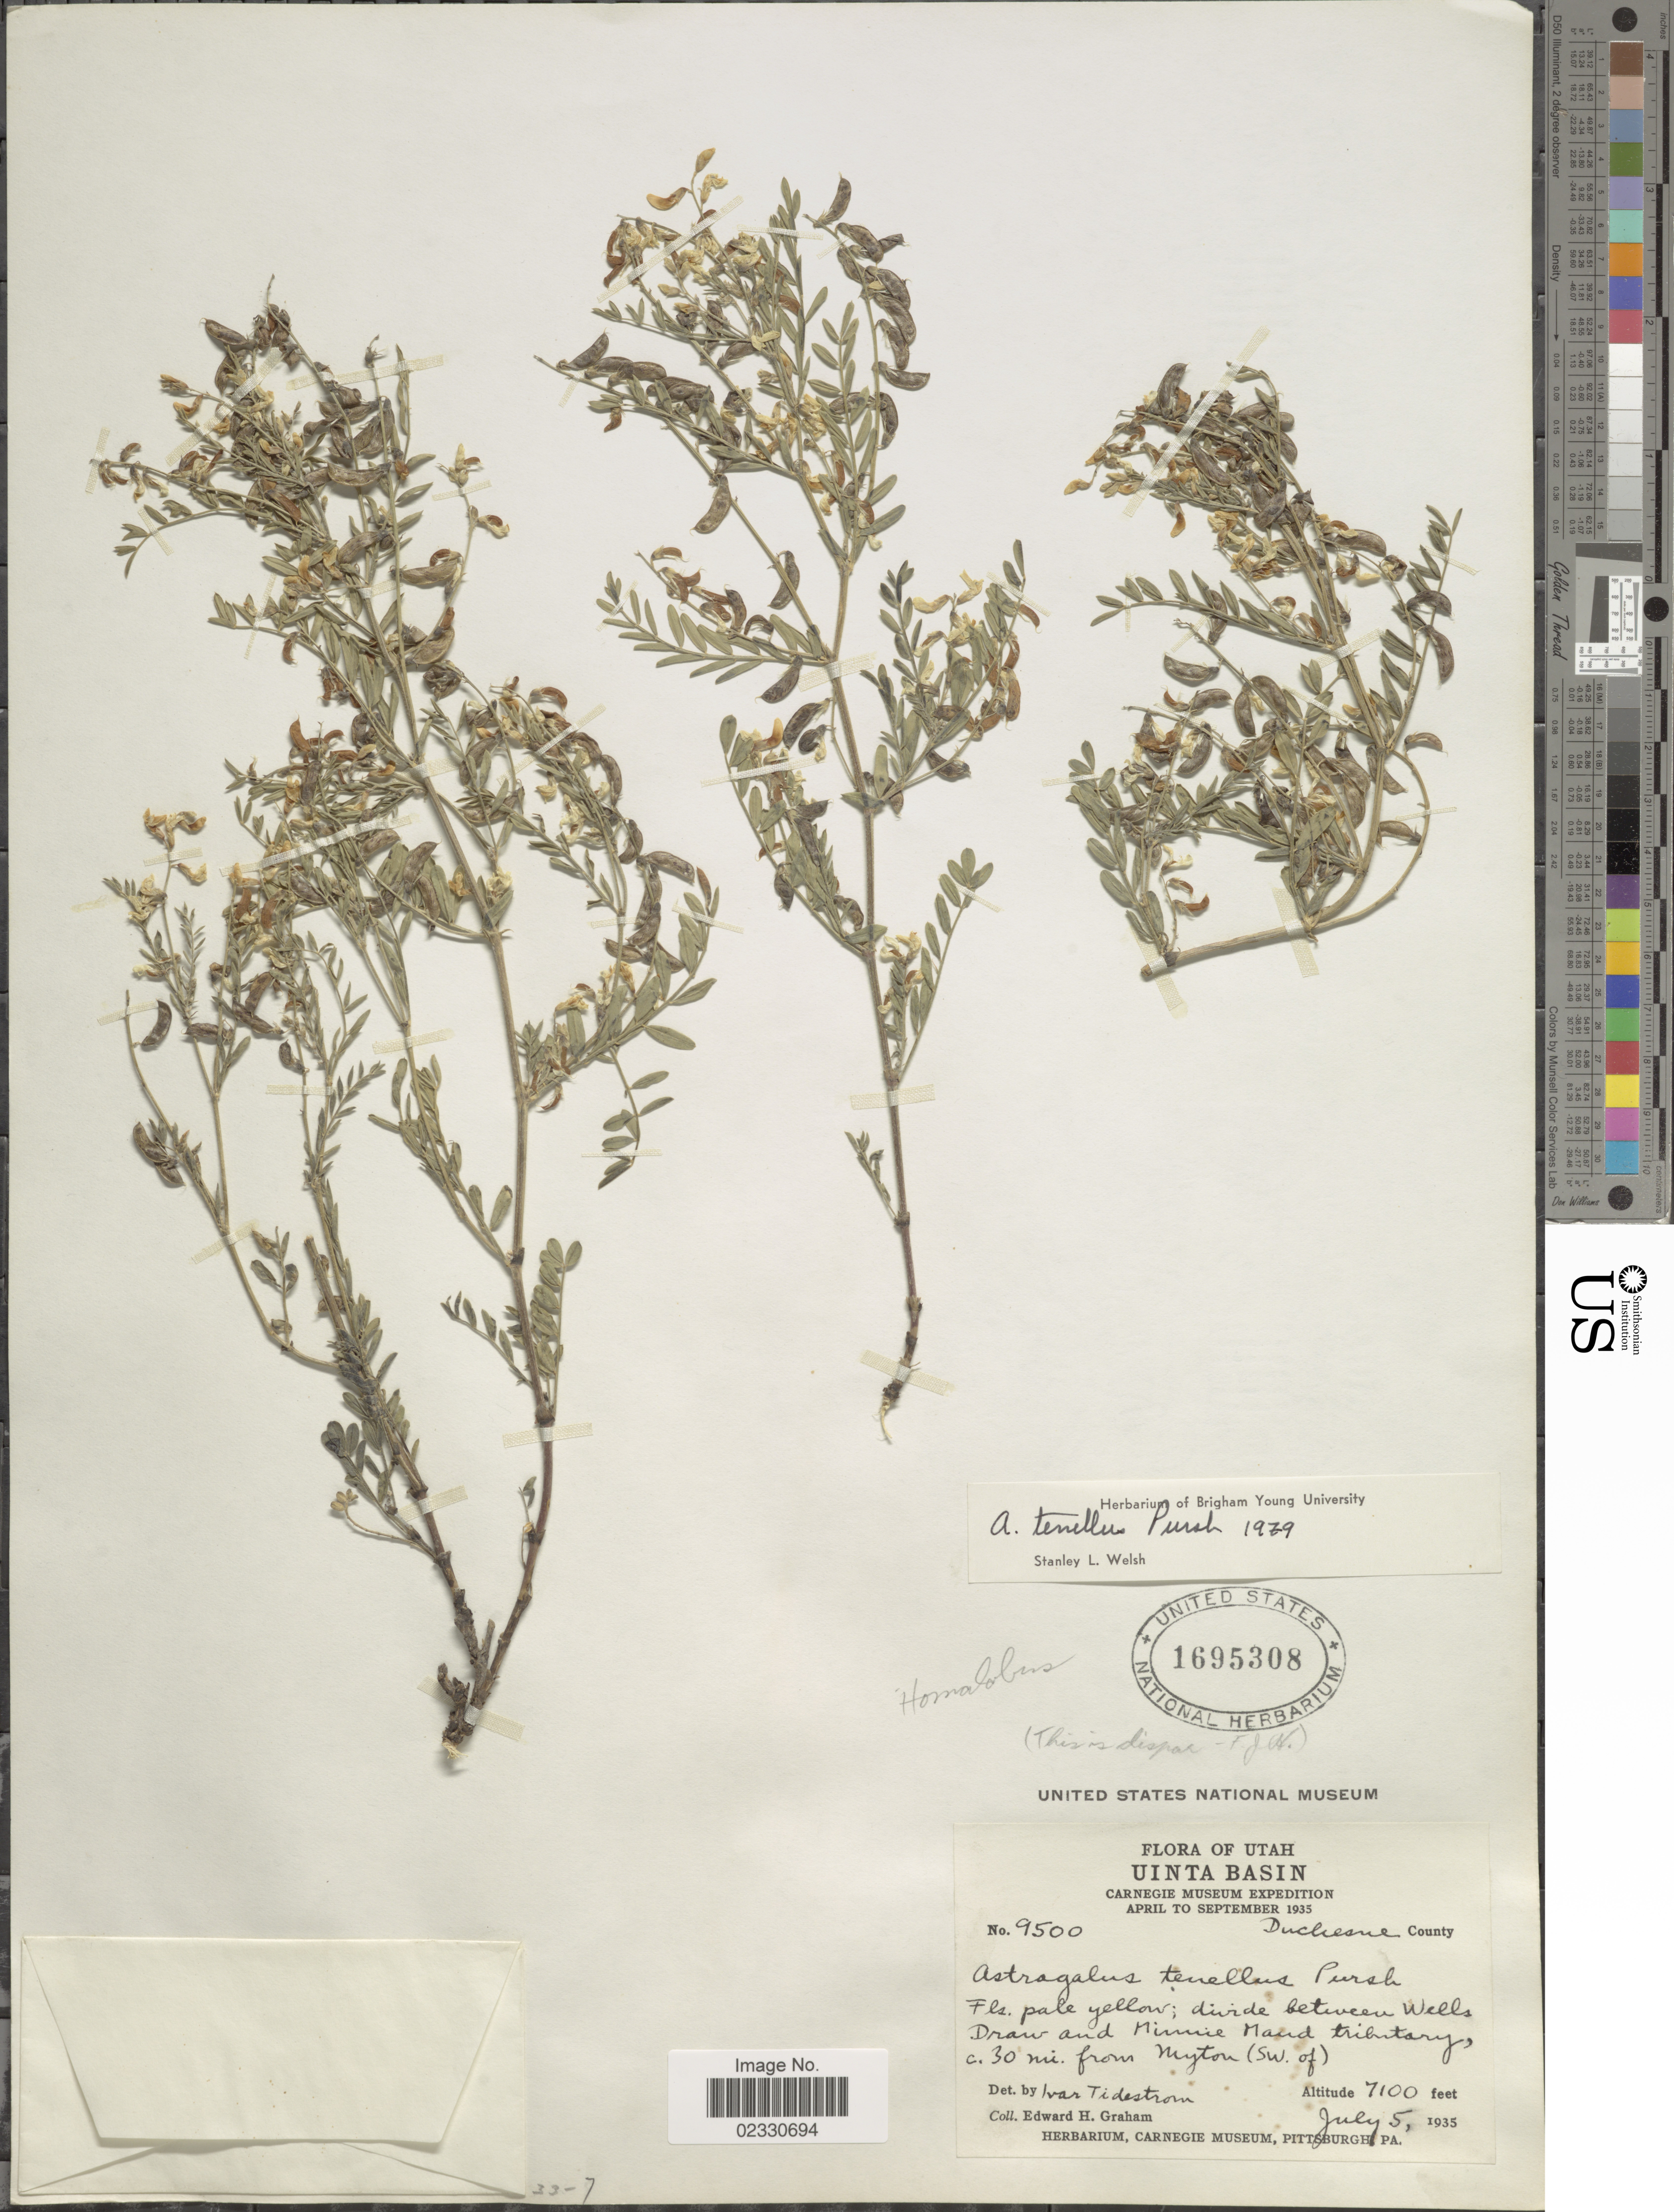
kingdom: Plantae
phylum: Tracheophyta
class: Magnoliopsida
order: Fabales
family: Fabaceae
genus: Astragalus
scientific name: Astragalus multiflorus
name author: (Pursh) A. Gray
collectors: E. H. Graham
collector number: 9500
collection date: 1935-07-05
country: United States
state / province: Utah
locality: Uinta Basin, Duchesne County, divide between Wells Draw and Minnie Maud tributary, c. 30 mi. from Myton (SW of).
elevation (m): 2164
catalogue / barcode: US 1695308